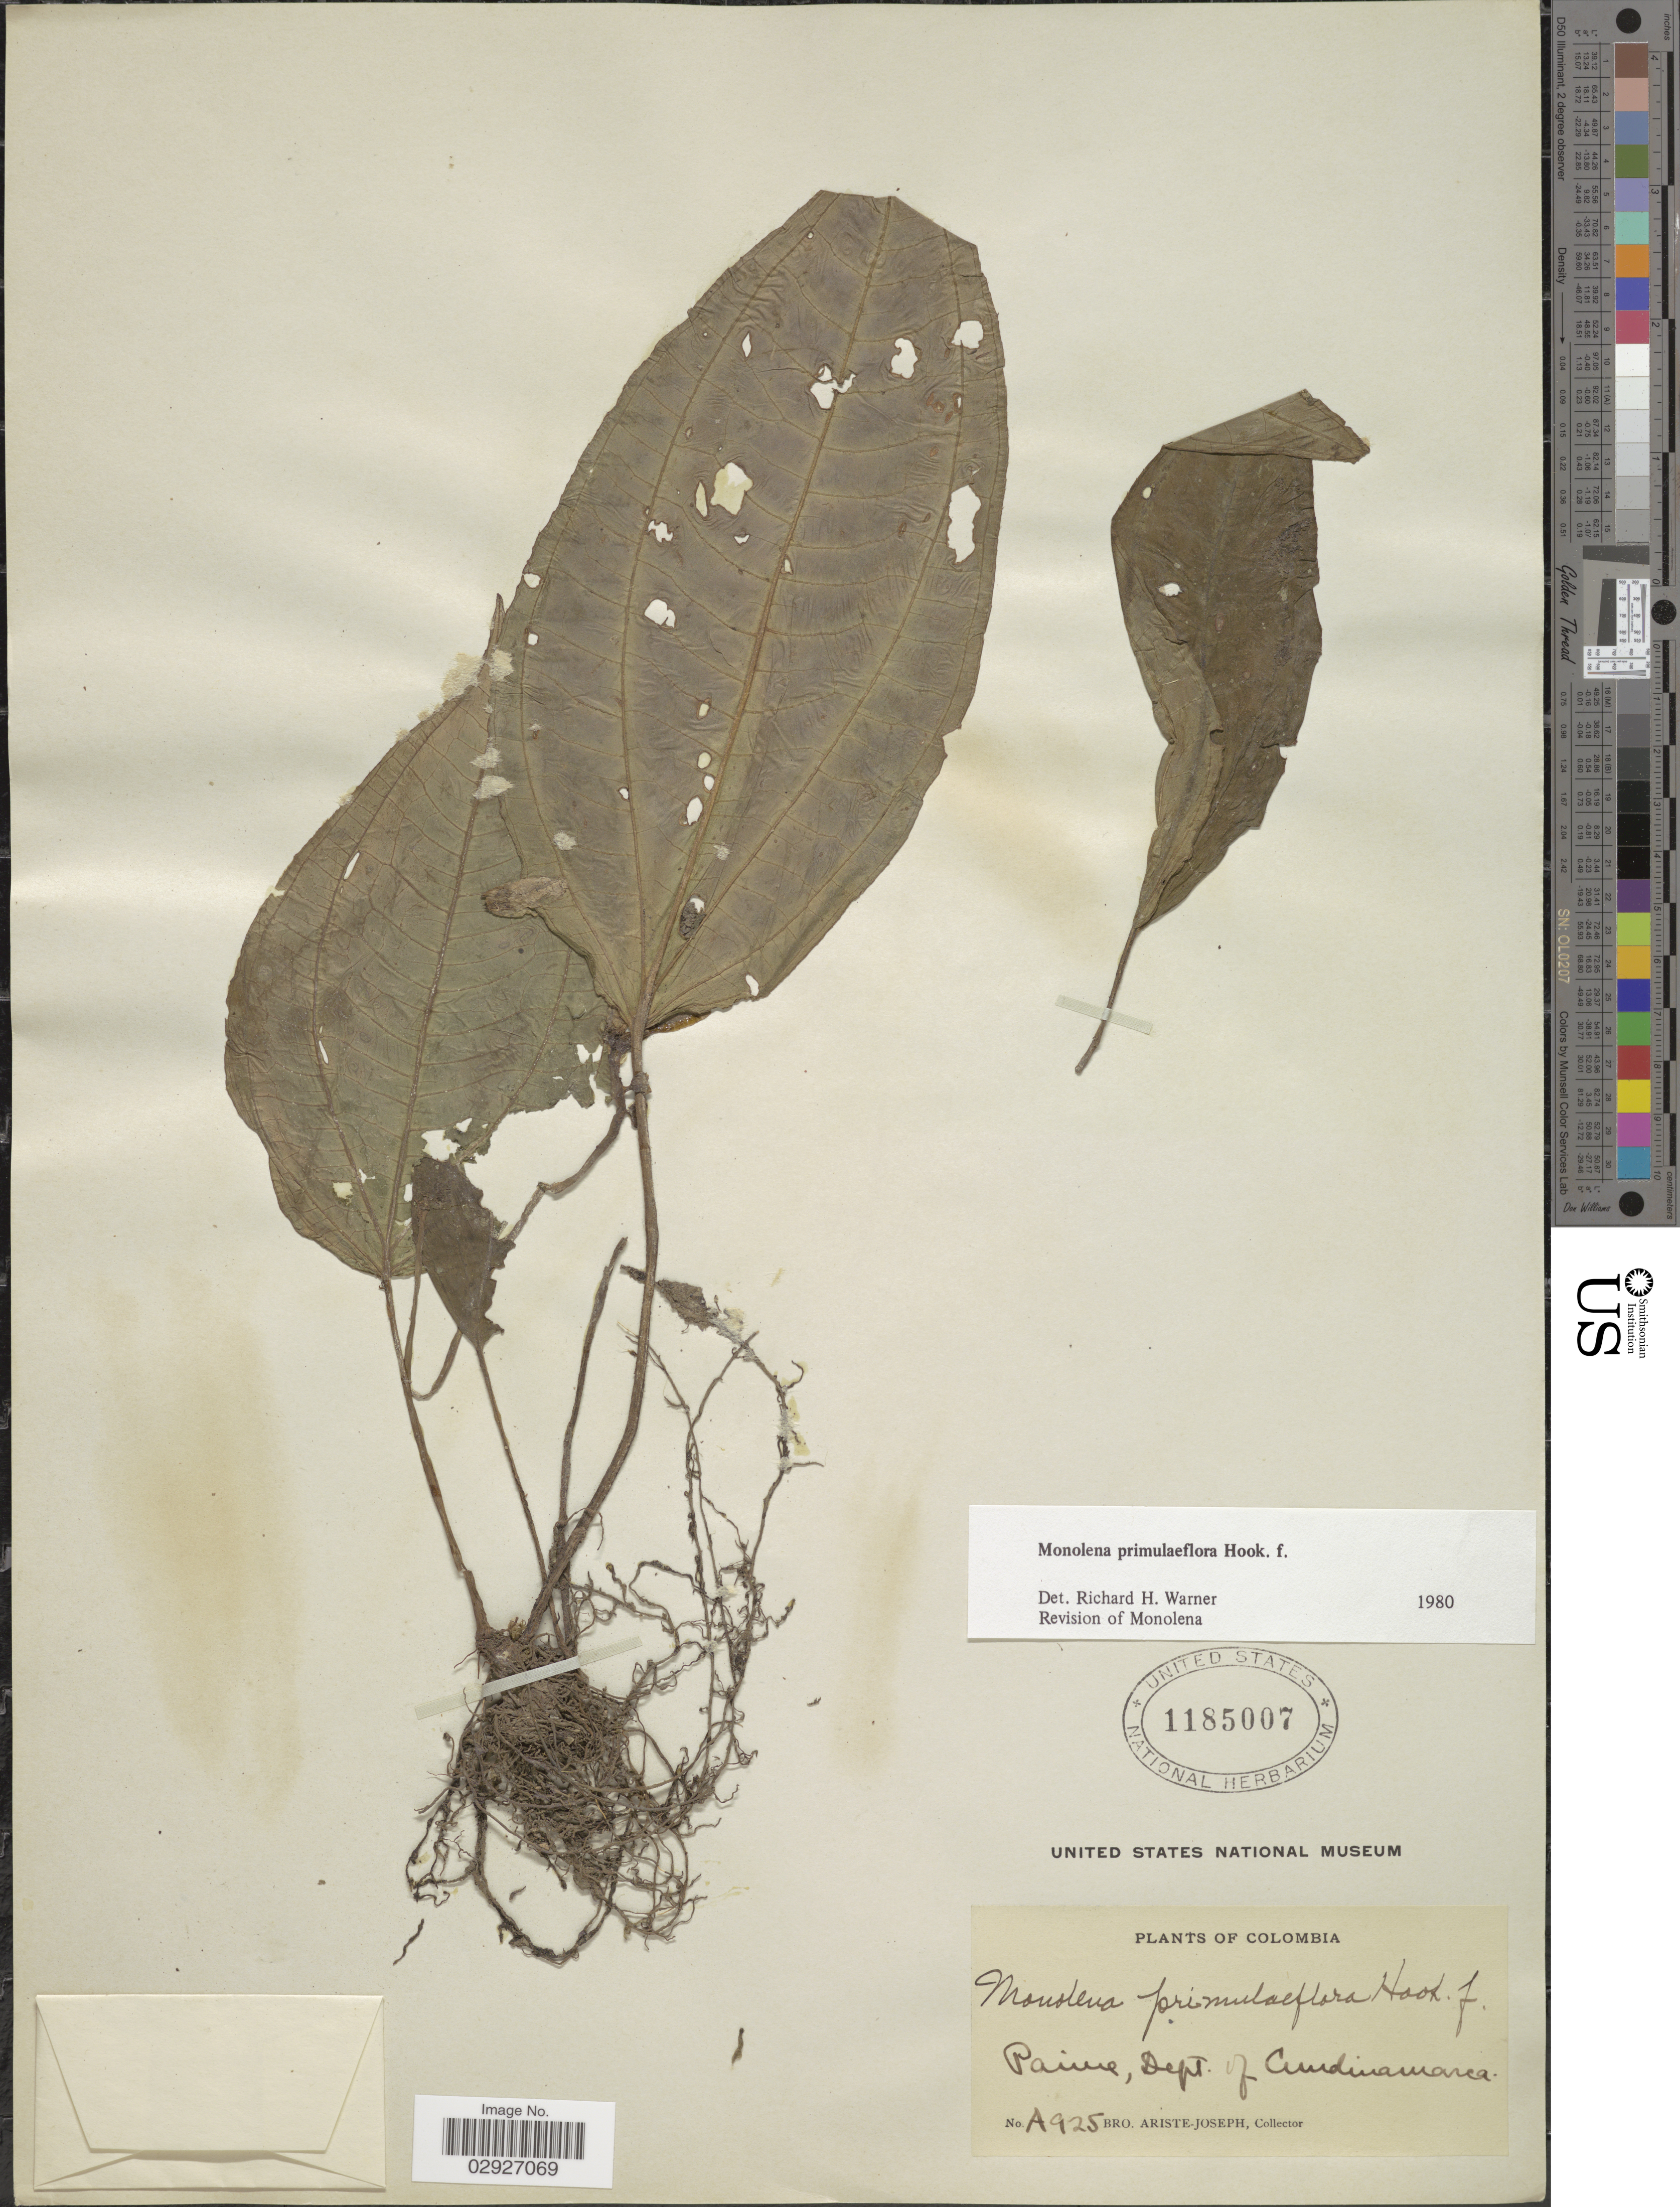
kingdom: Plantae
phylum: Tracheophyta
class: Magnoliopsida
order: Myrtales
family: Melastomataceae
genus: Monolena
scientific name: Monolena primuliflora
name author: Hook. f.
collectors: Bro. Ariste-Joseph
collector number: A925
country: Colombia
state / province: Cundinamarca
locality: Paime, Dept. of Cundinamarca.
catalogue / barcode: US 1185007